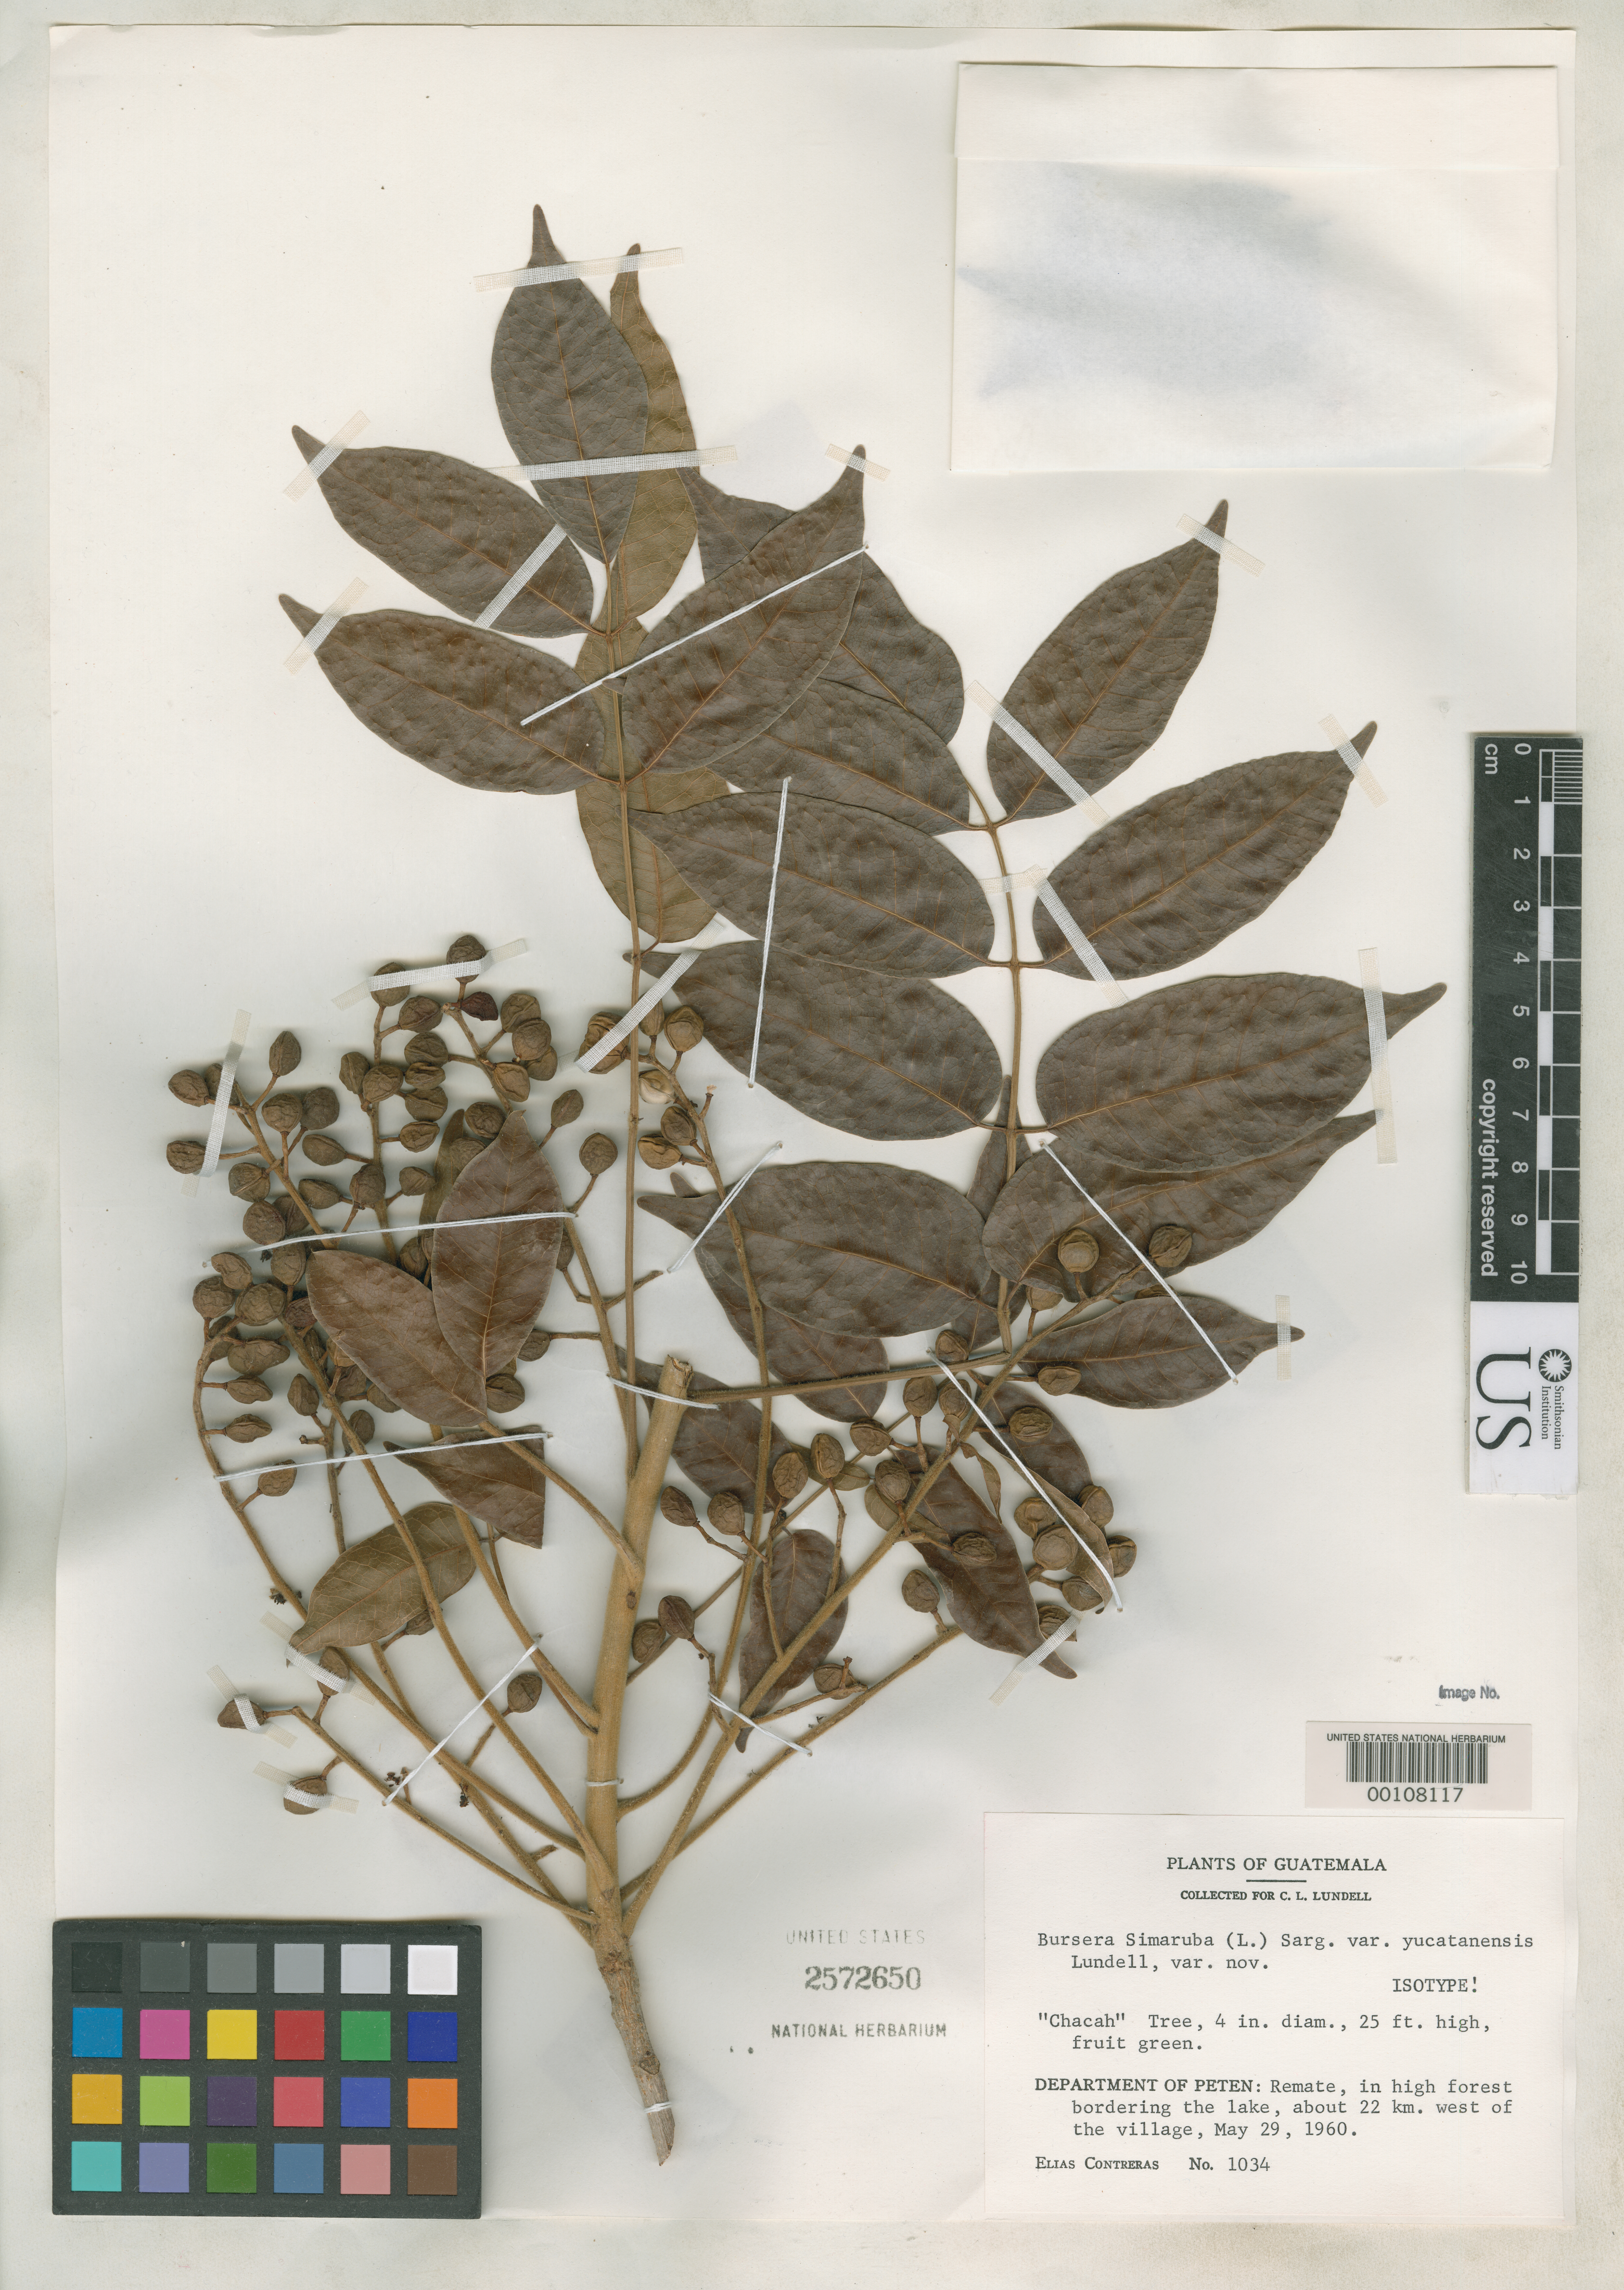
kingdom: Plantae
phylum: Tracheophyta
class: Magnoliopsida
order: Sapindales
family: Burseraceae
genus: Bursera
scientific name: Bursera simaruba var. yucatanensis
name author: Lundell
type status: Isotype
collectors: E. Contreras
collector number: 1034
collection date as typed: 29 May 1960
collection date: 1960-05-29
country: Guatemala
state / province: El Petén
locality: Remate.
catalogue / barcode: US 2572650